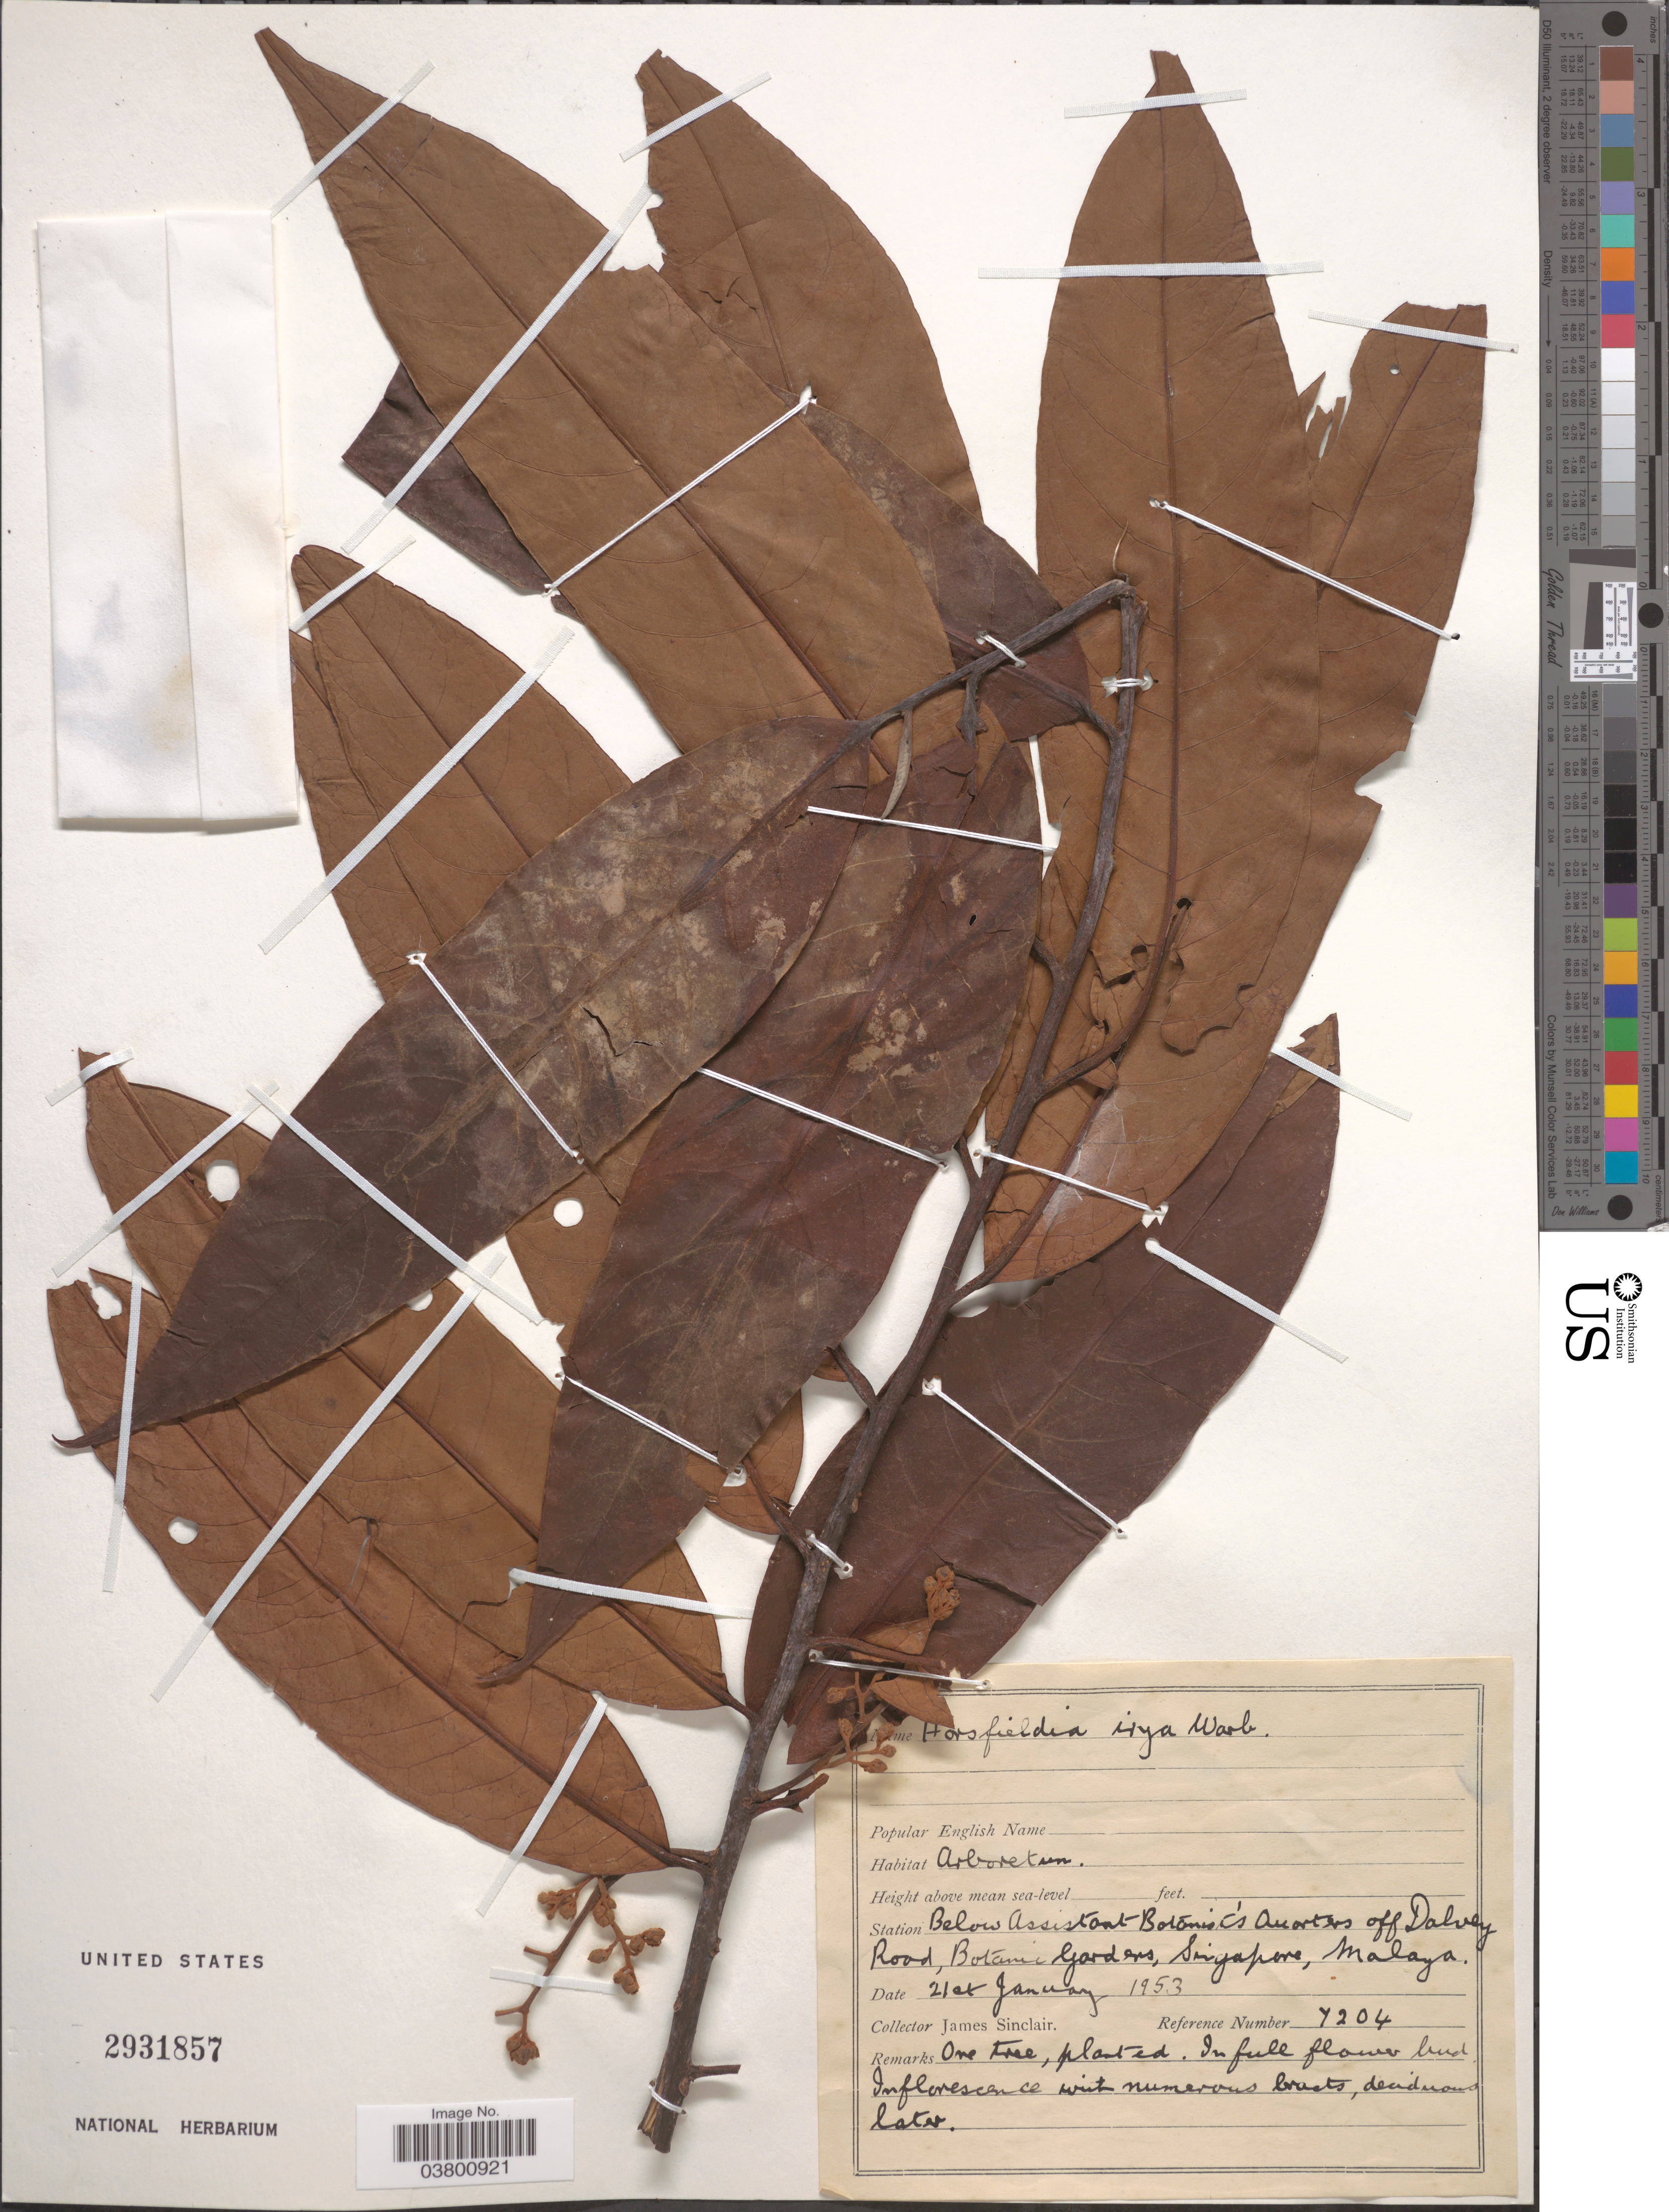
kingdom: Plantae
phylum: Tracheophyta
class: Magnoliopsida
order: Magnoliales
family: Myristicaceae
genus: Horsfieldia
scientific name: Horsfieldia irya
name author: (Gaertn.) Warb.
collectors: J. Sinclair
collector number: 7204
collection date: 1953-01-21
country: Singapore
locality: Arboretum. Station below Assistant Botanic's Quarters off Dalvey Road, Botanic Gardens, Malaya.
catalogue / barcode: US 2931857